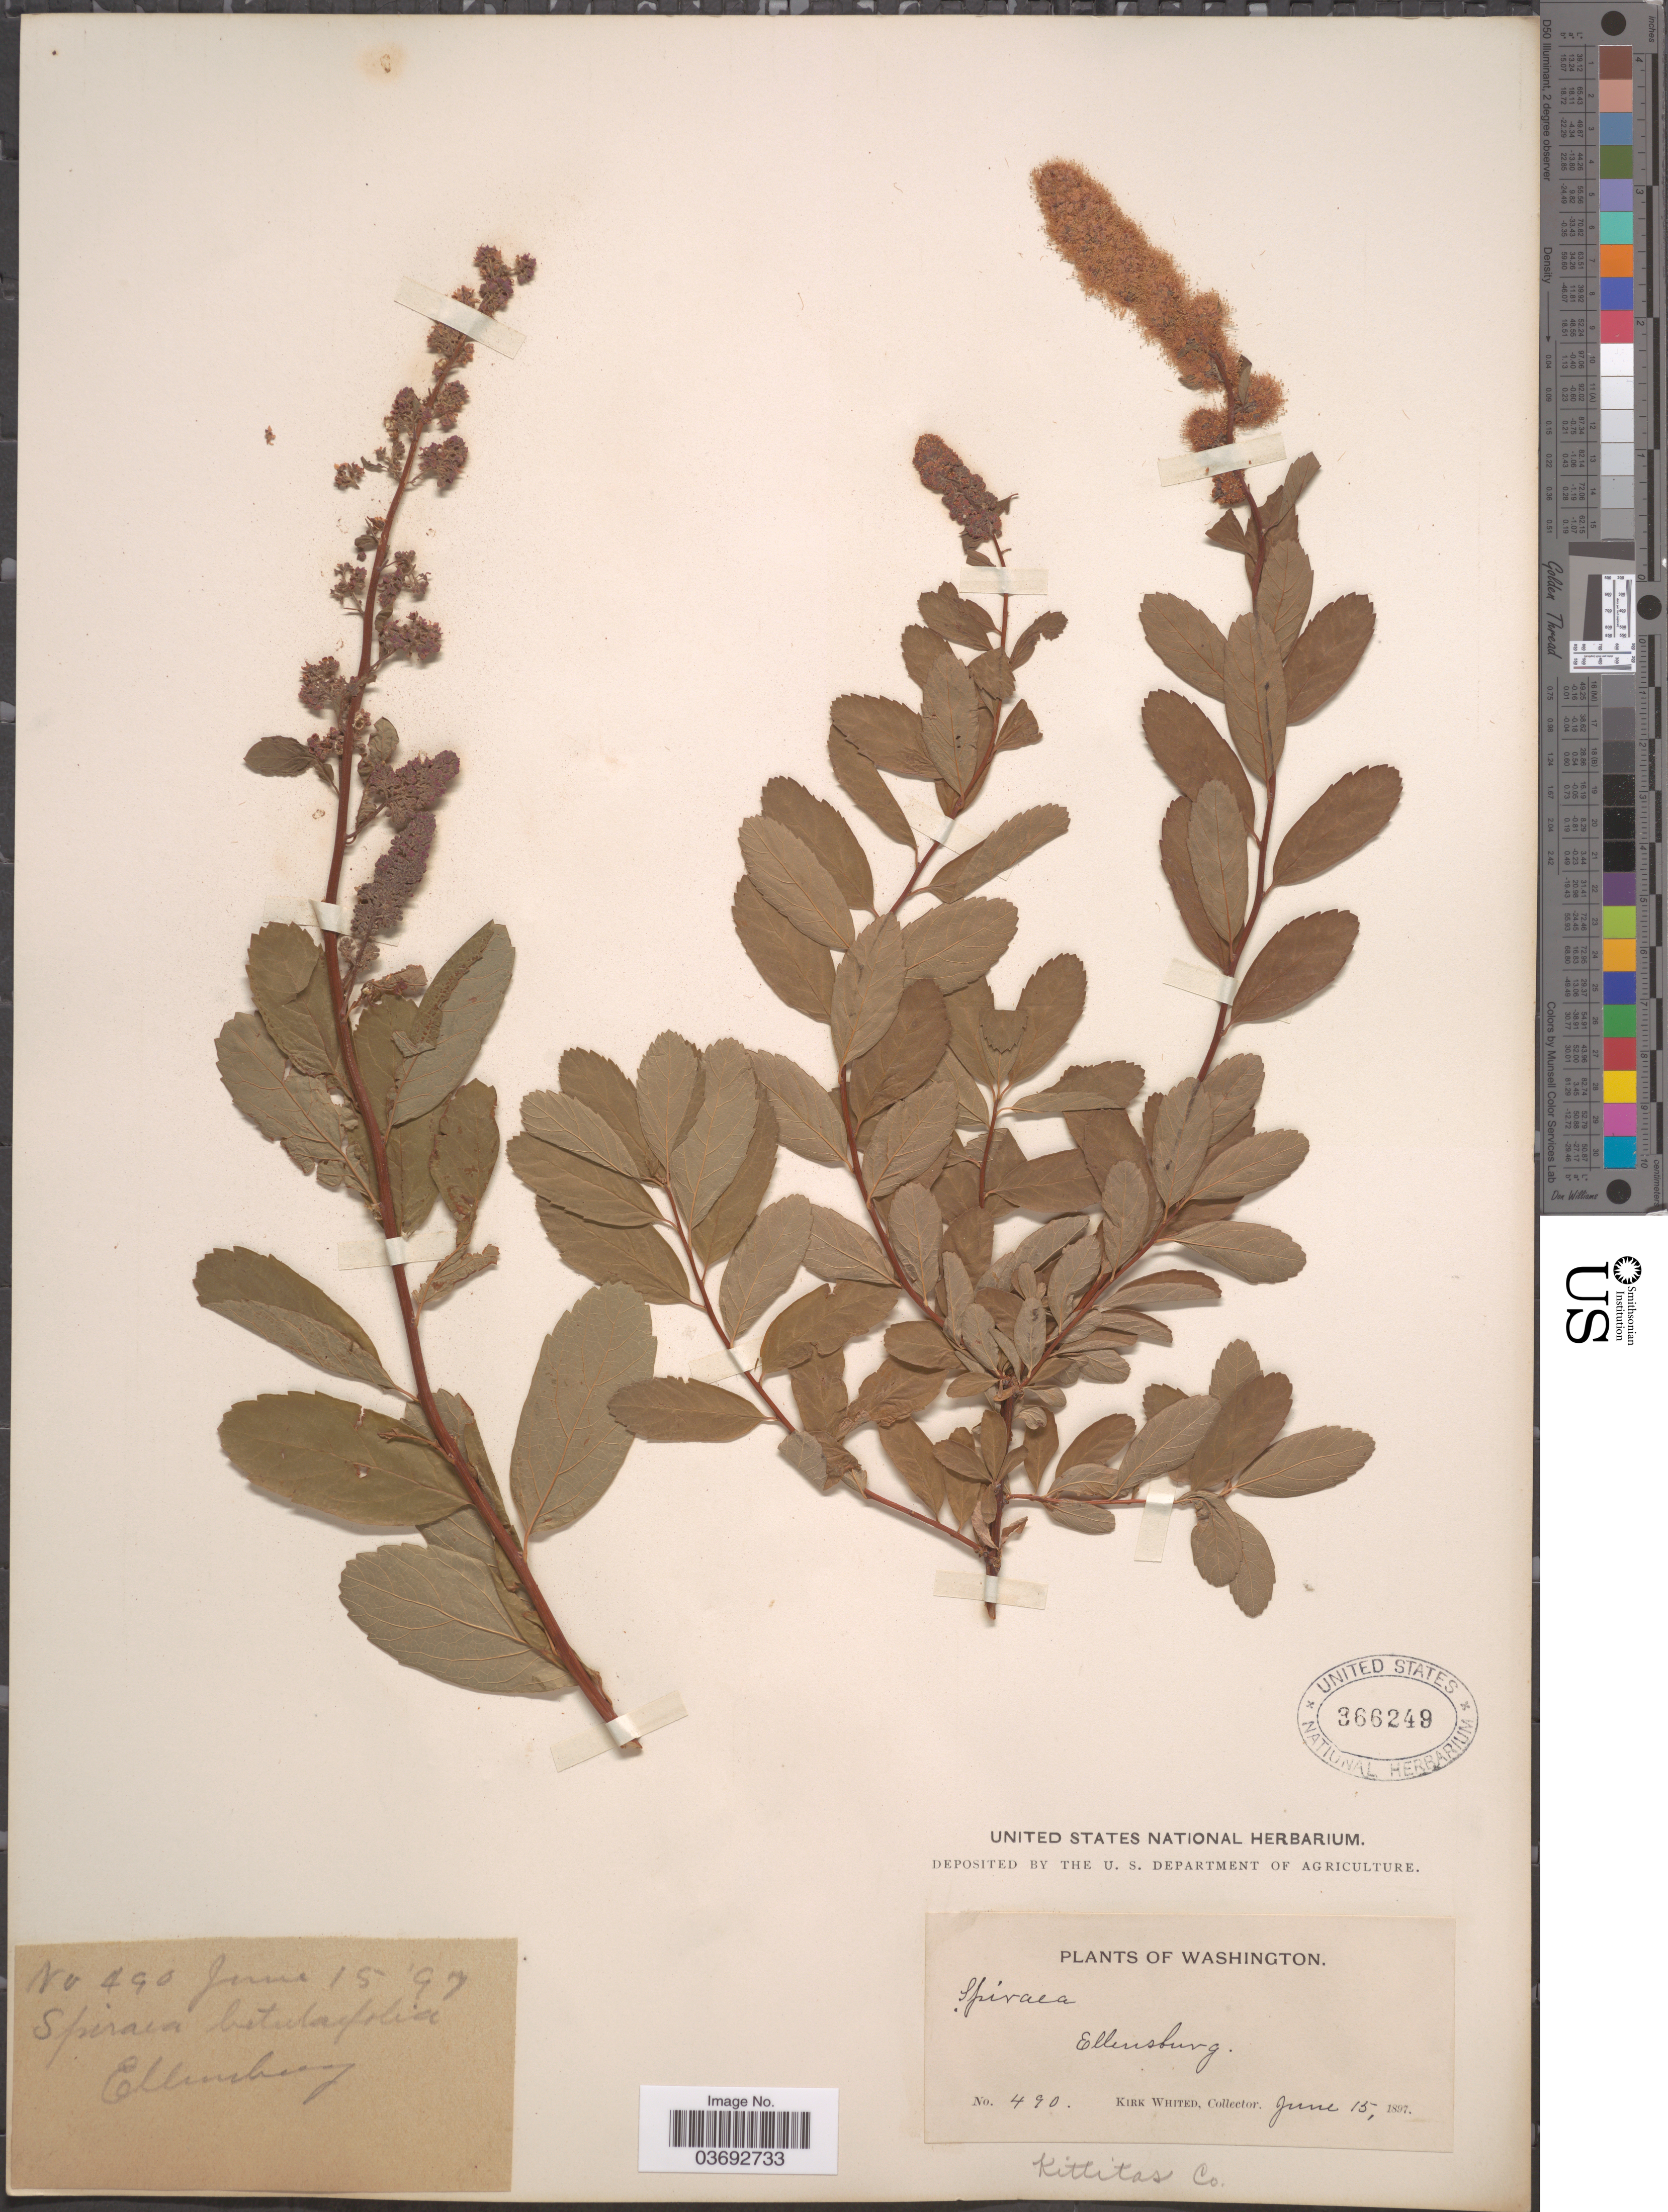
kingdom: Plantae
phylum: Tracheophyta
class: Magnoliopsida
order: Rosales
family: Rosaceae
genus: Spiraea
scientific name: Spiraea menziesii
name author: Hook.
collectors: K. Whited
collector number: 490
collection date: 1897-06-15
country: United States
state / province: Washington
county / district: Kittitas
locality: Ellensburg. Kittitas Co.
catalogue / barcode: US 366249